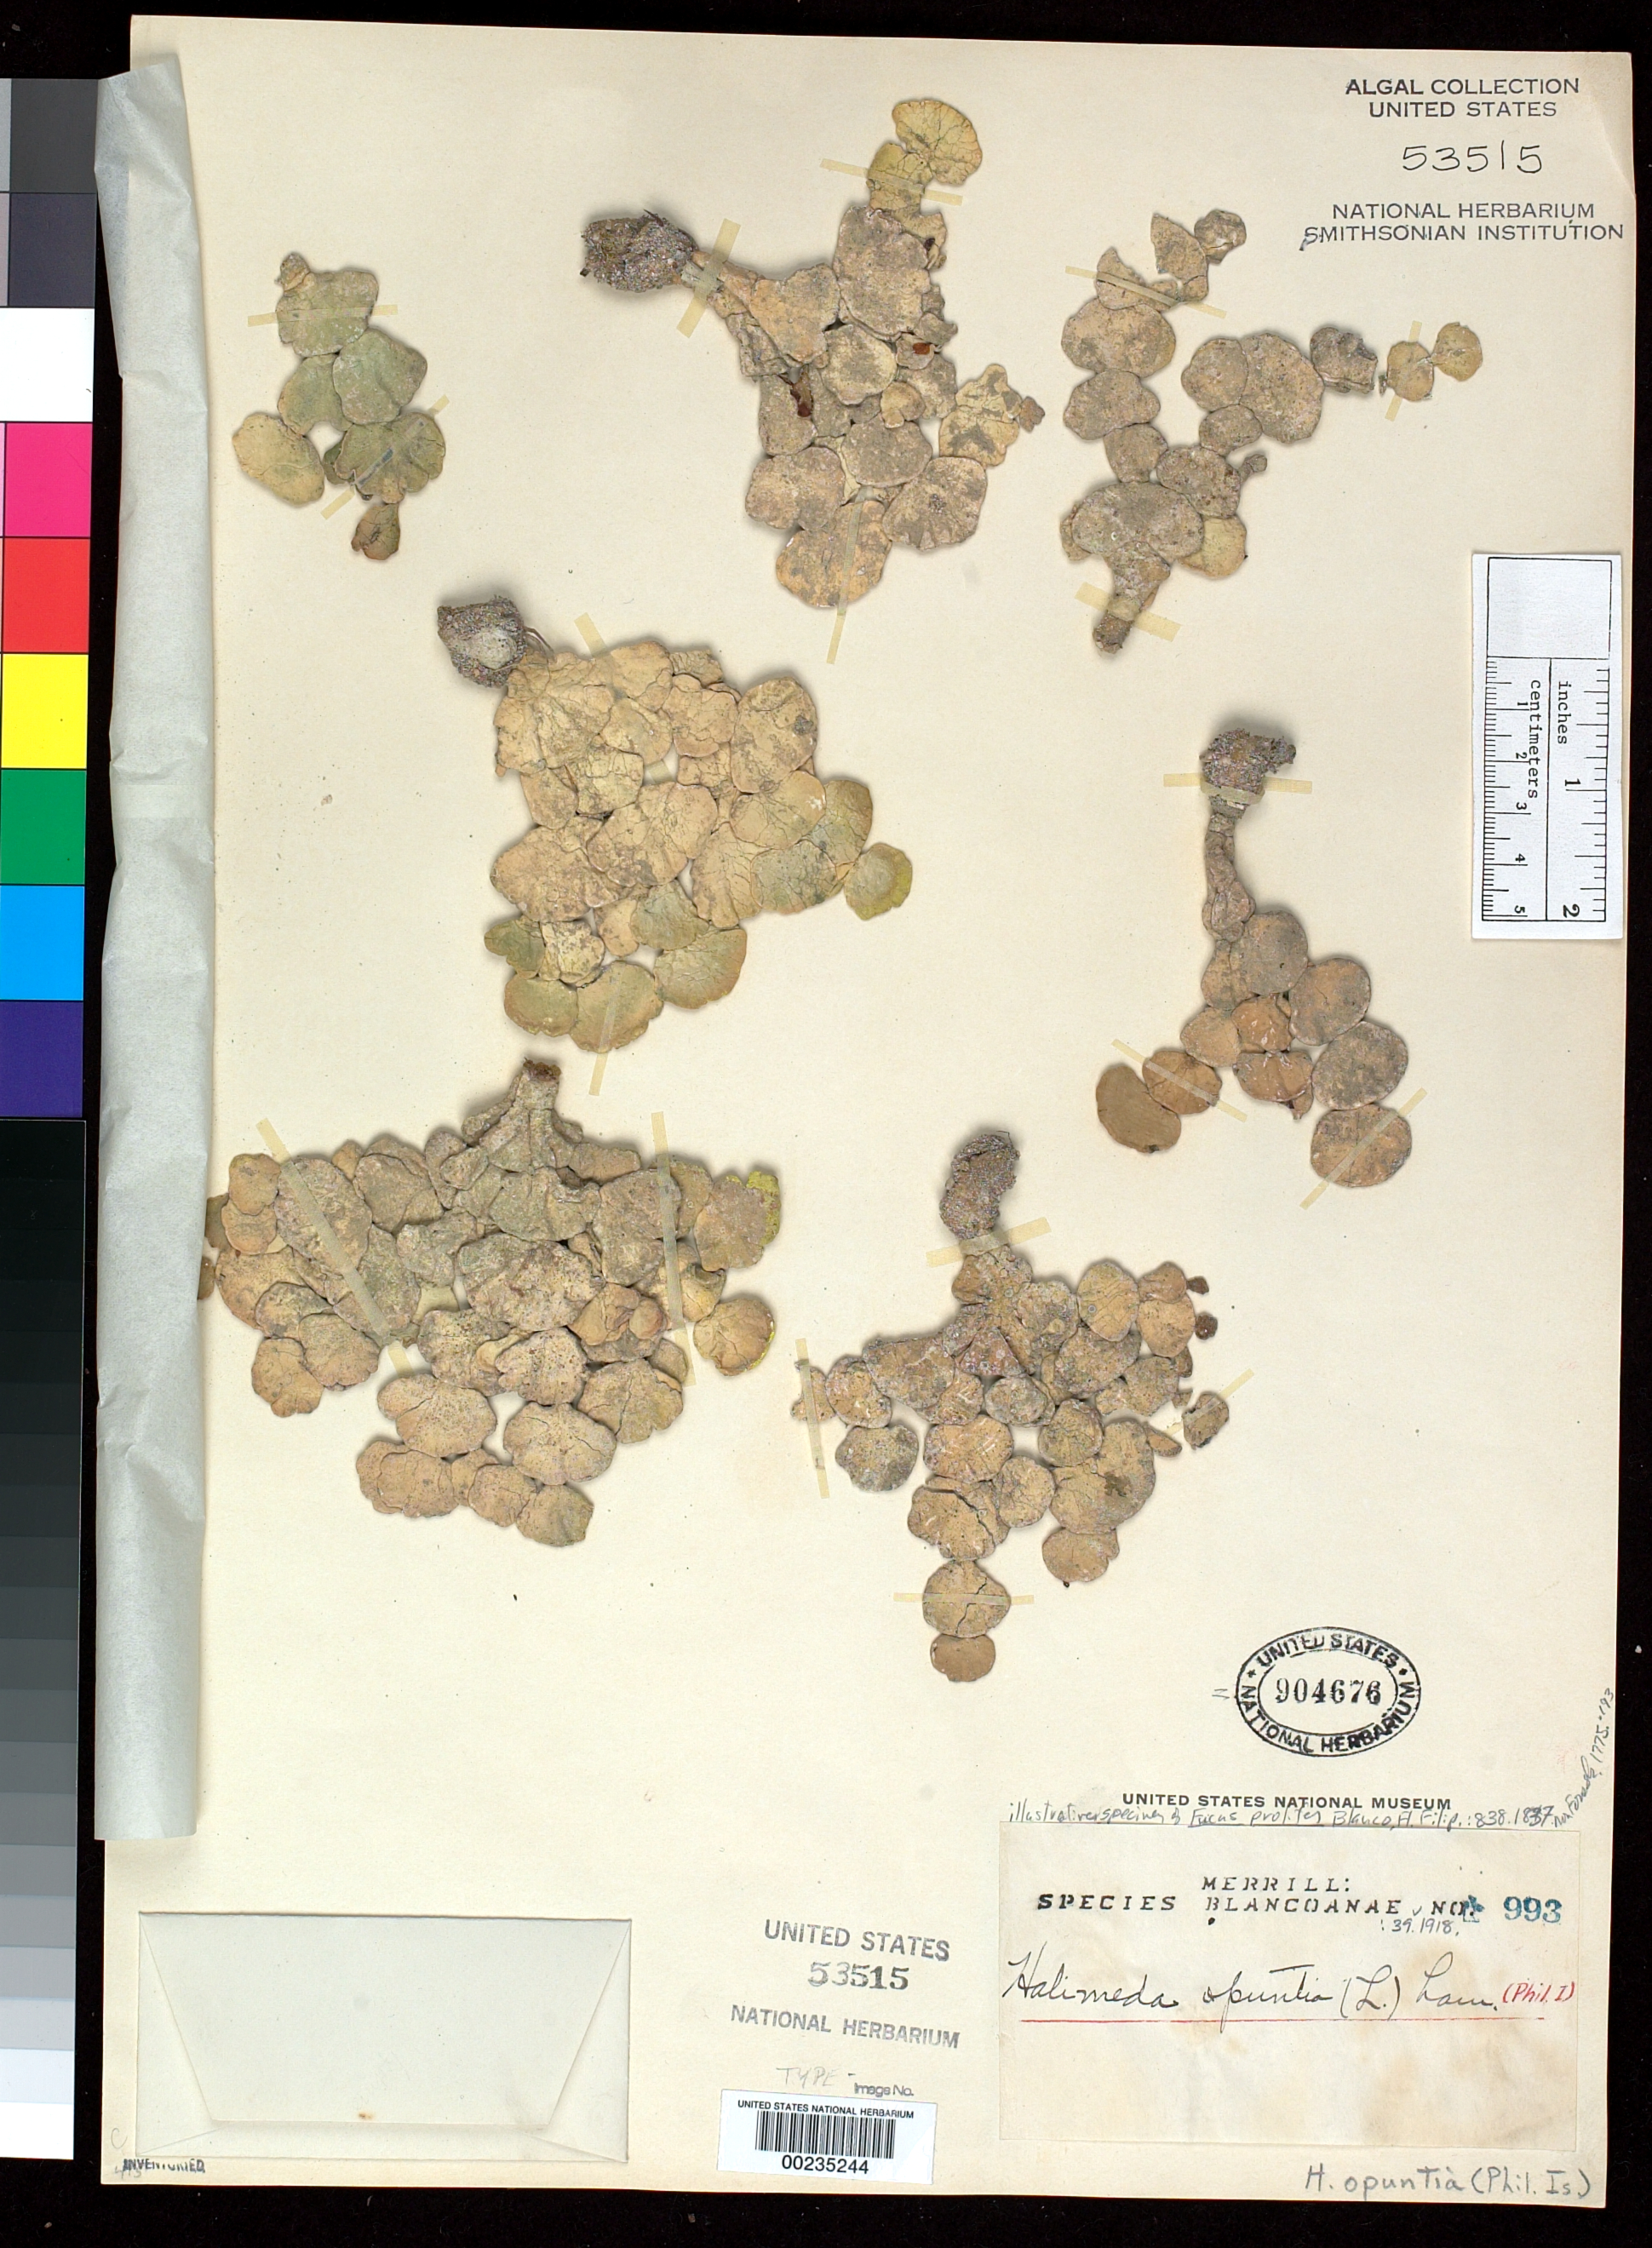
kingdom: Plantae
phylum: Chlorophyta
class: Ulvophyceae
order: Bryopsidales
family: Halimedaceae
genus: Halimeda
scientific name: Halimeda opuntia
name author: (L.) J.V.Lamouroux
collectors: E. D. Merrill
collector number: Sp. Blancoan. 0993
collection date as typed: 24 Oct 1916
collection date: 1916-10-24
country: Philippines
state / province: Ilocos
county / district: La Union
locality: Puro, san fernando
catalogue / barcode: US 53515